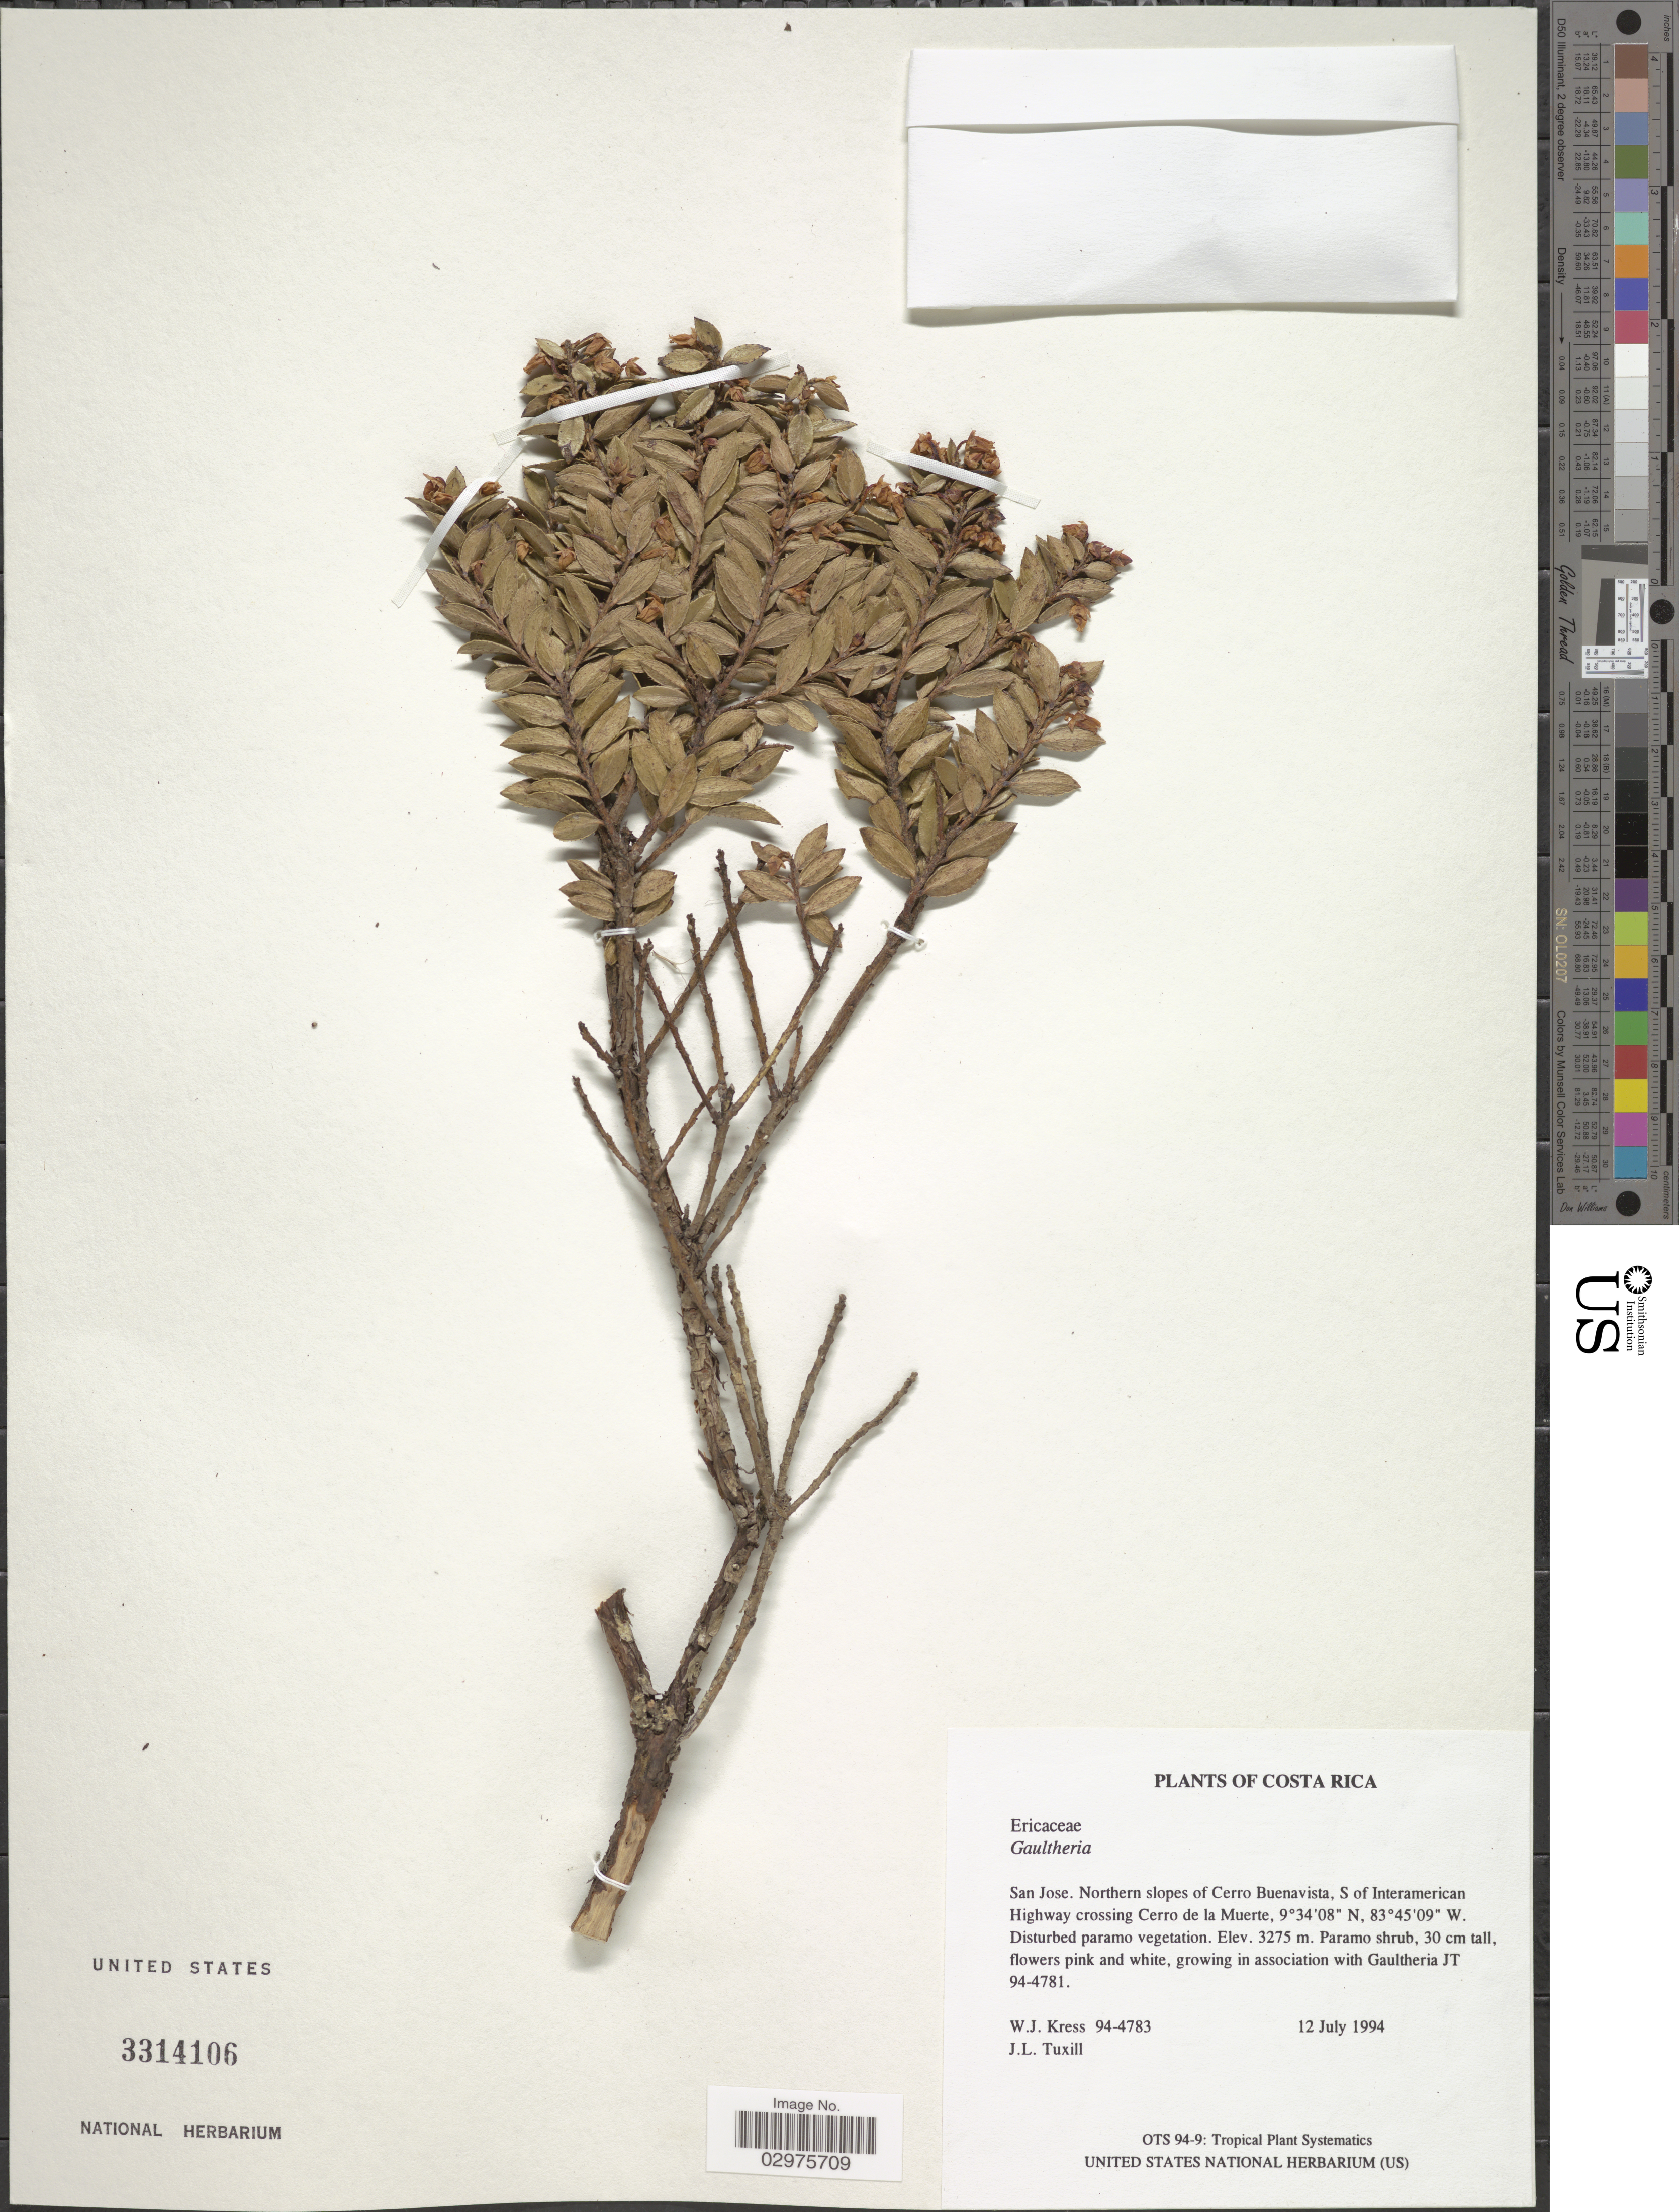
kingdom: Plantae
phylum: Tracheophyta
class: Magnoliopsida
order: Ericales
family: Ericaceae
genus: Gaultheria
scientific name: Gaultheria sp.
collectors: W. J. Kress & J. L. Tuxill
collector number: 94-4783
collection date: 1994-07-12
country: Costa Rica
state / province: San José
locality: Northern slopes of Cerro Buenavista, S of Interamerican Highway crossing Cerro de la Muerte.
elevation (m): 3275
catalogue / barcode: US 3314106